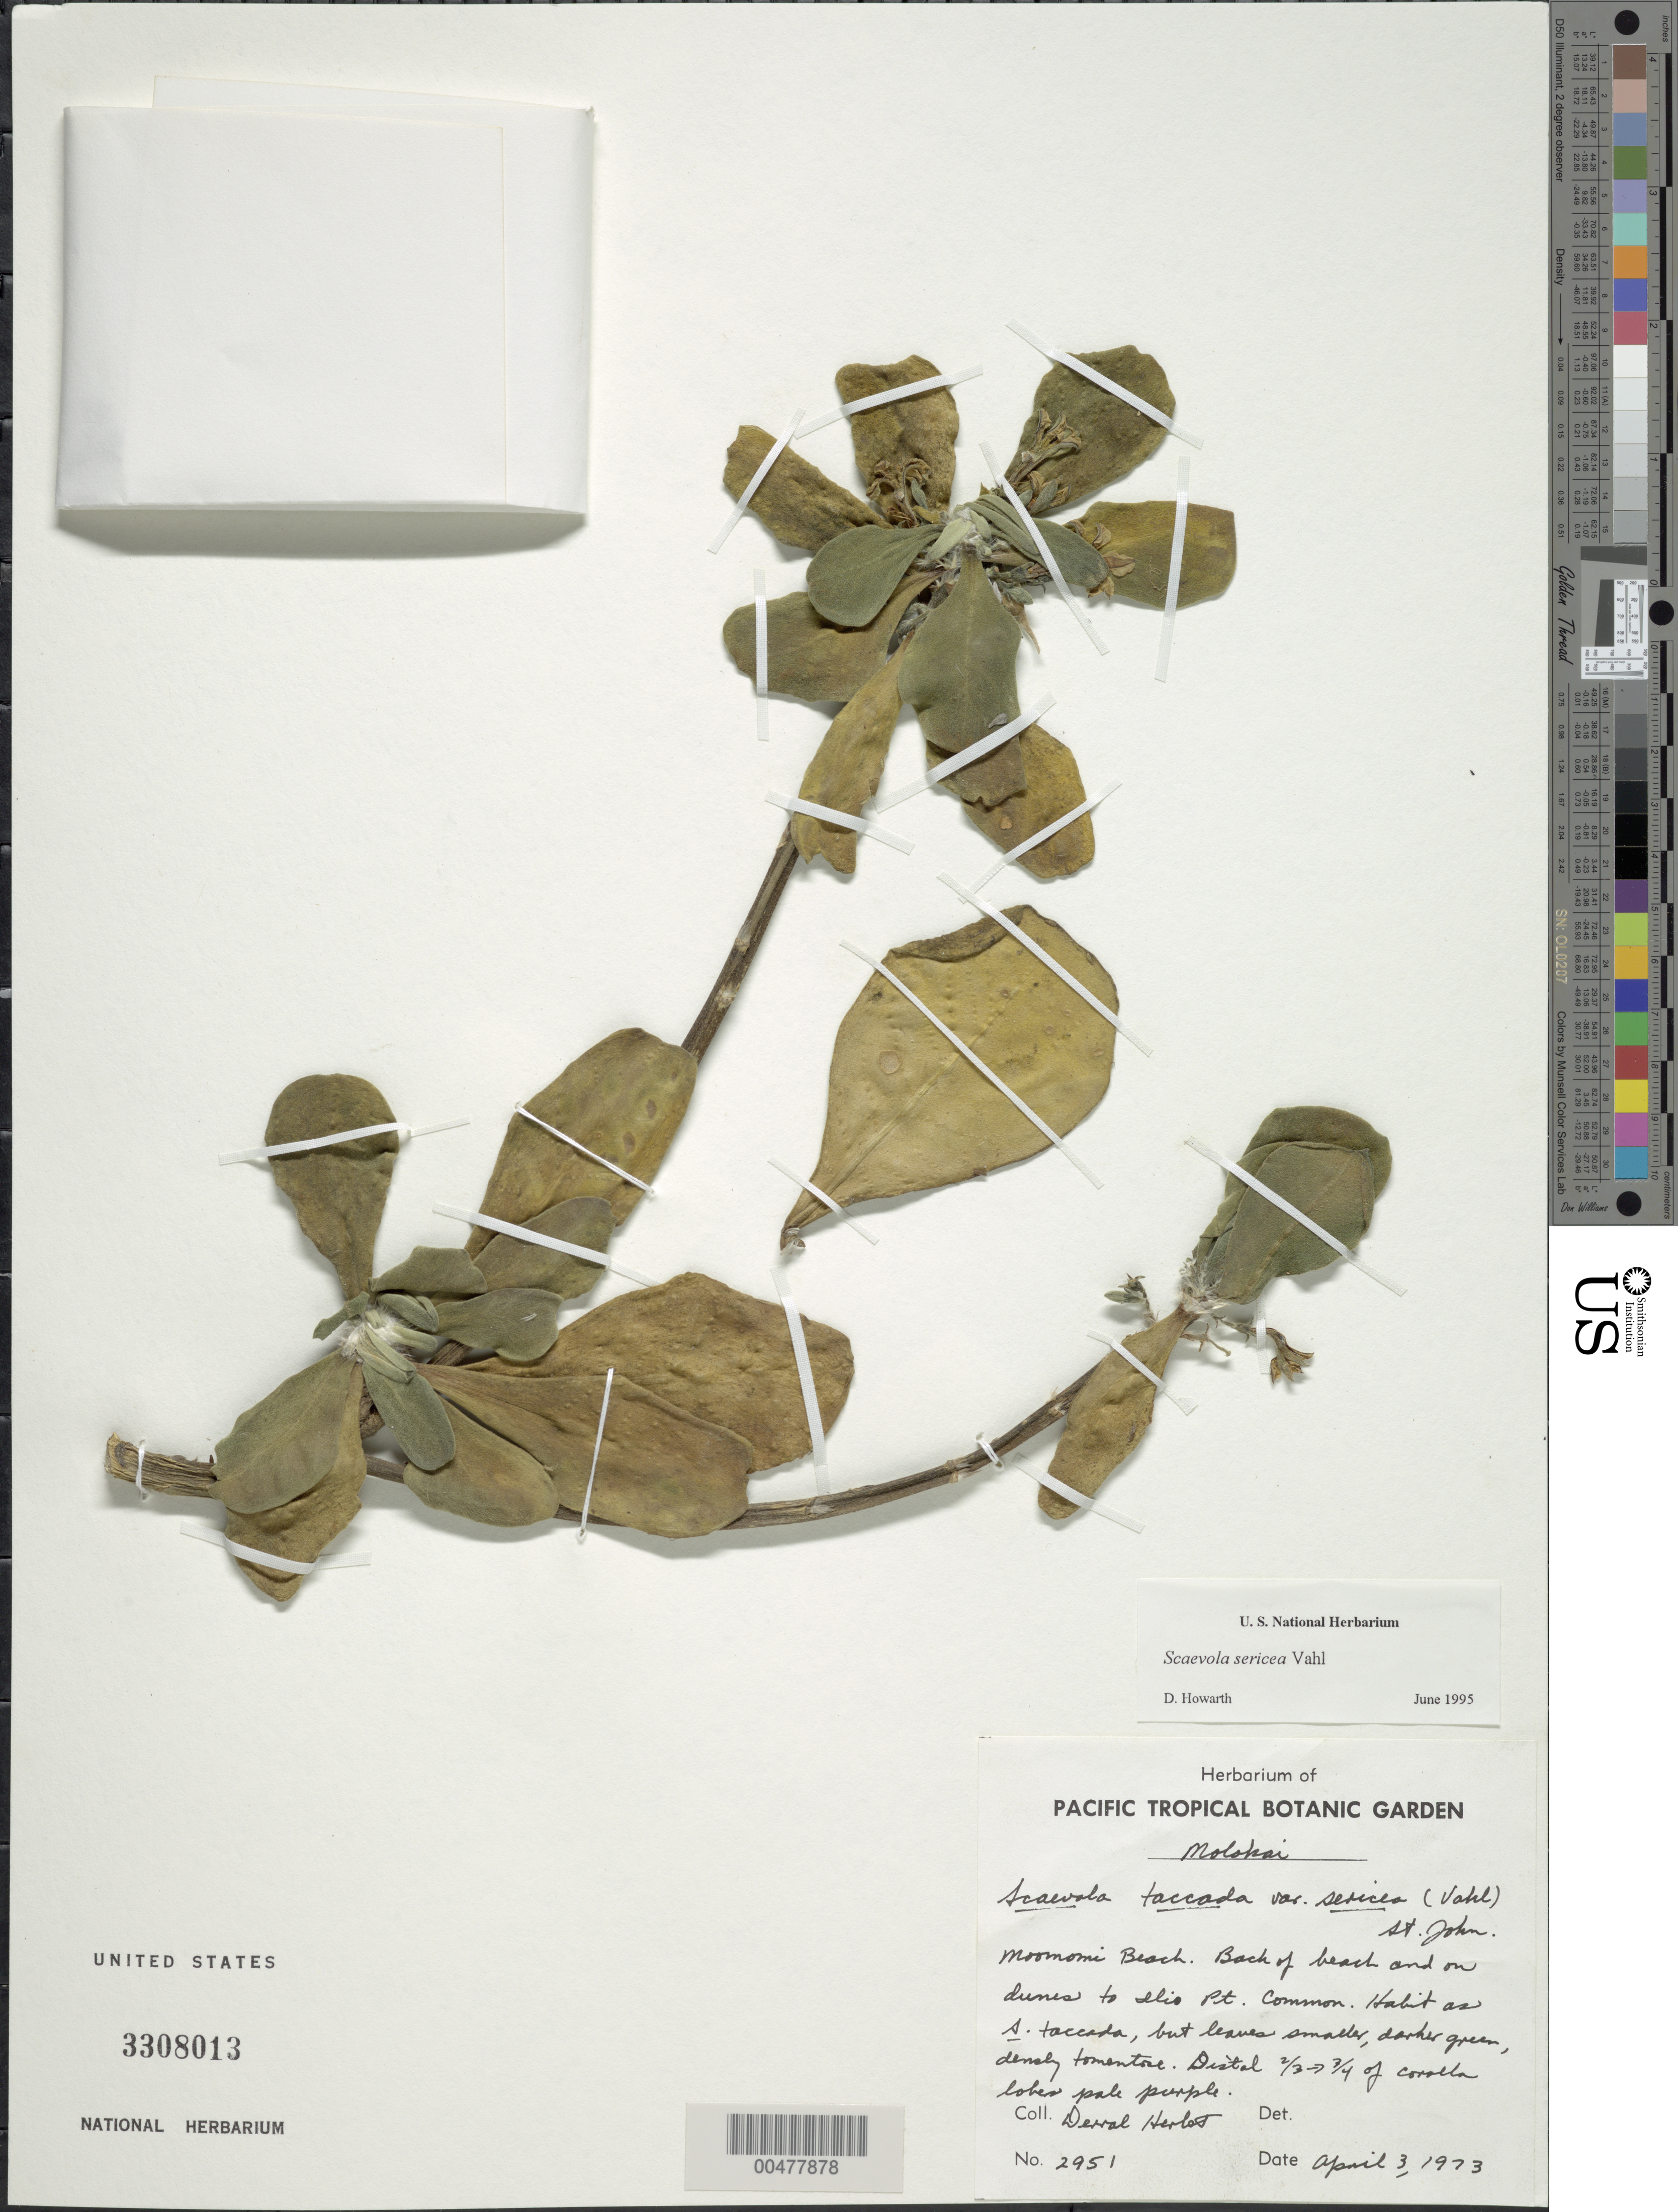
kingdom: Plantae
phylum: Tracheophyta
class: Magnoliopsida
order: Asterales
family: Goodeniaceae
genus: Scaevola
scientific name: Scaevola taccada var. taccada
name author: (Gaertn.) Roxb.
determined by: Wagner, W. L., (BOT), Smithsonian Institution - National Museum of Natural History (UNITED STATES)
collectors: D. R. Herbst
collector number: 2951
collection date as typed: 3 Apr 1973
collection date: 1973-04-03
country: United States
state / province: Hawaii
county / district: Maui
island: Moloka'i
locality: Moomomi Beach, to Ilio Point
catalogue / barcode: US 3308013